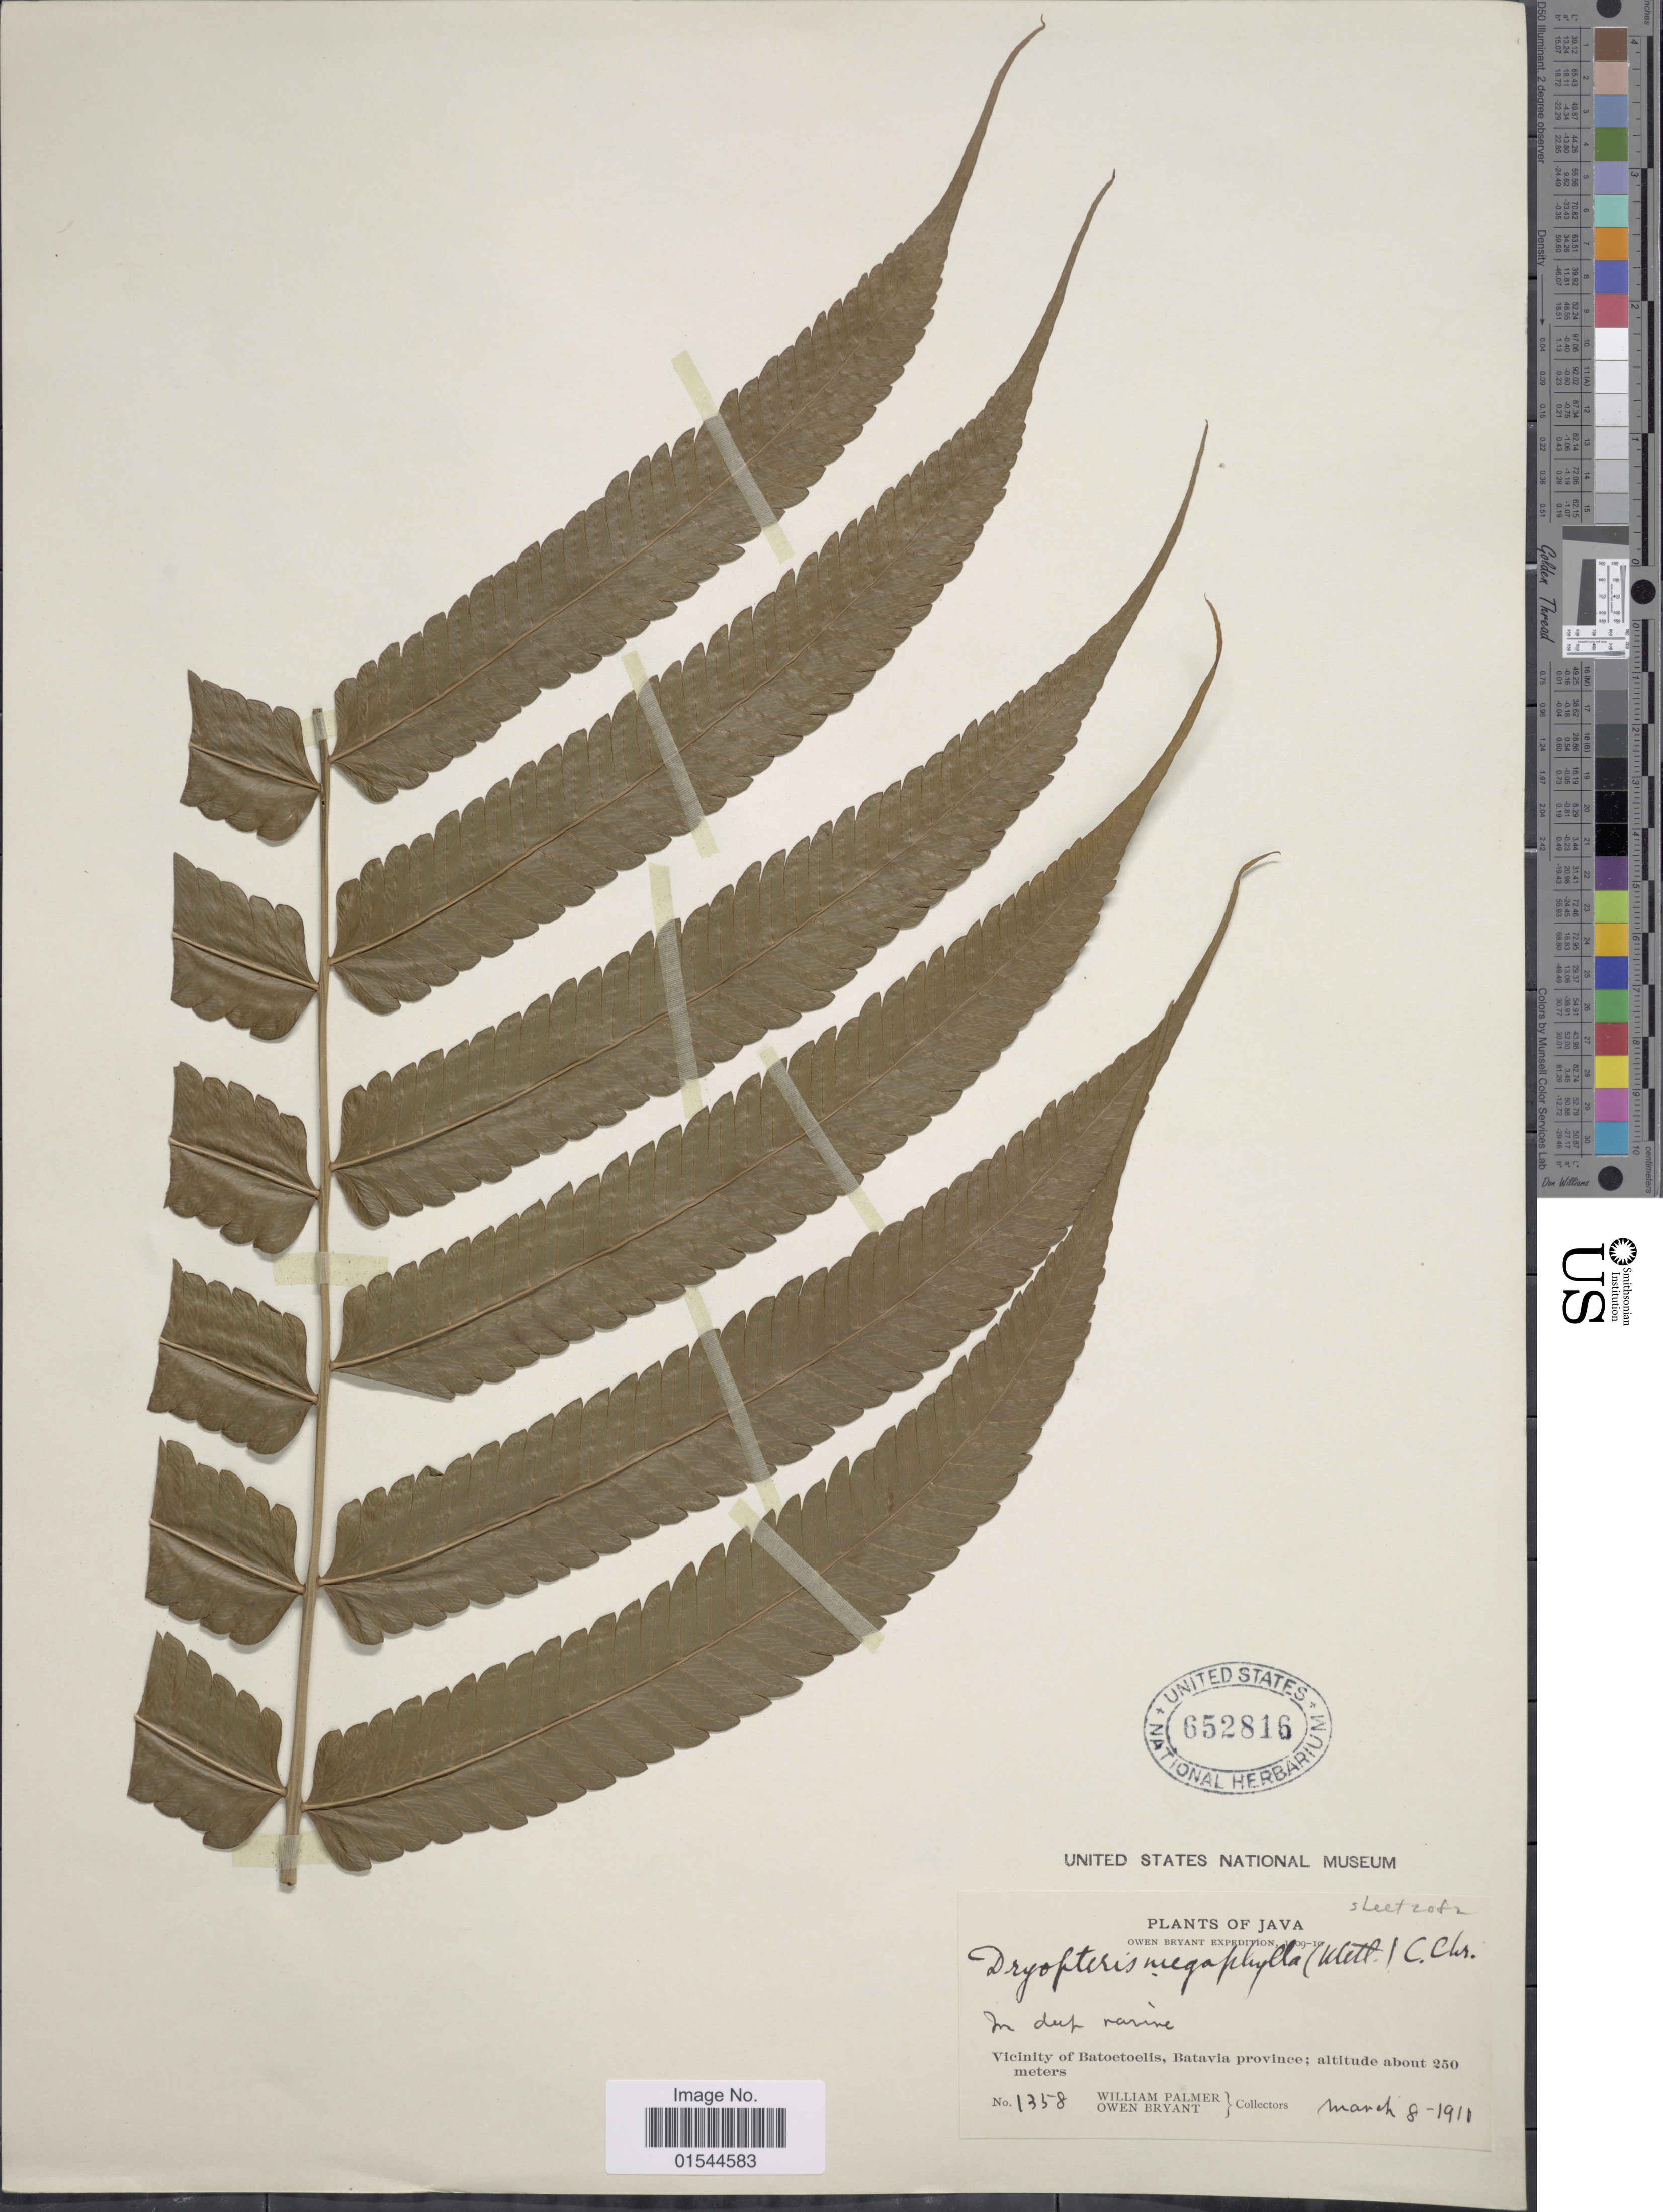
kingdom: Plantae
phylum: Tracheophyta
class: Polypodiopsida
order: Polypodiales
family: Thelypteridaceae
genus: Pneumatopteris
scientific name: Pneumatopteris pennigera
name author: (G. Forst.) Holttum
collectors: W. Palmer & O. Bryant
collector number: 1358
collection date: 1910-03-08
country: Indonesia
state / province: Java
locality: Vicinity of Batoetoelis, Batavia province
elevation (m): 250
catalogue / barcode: US 652816